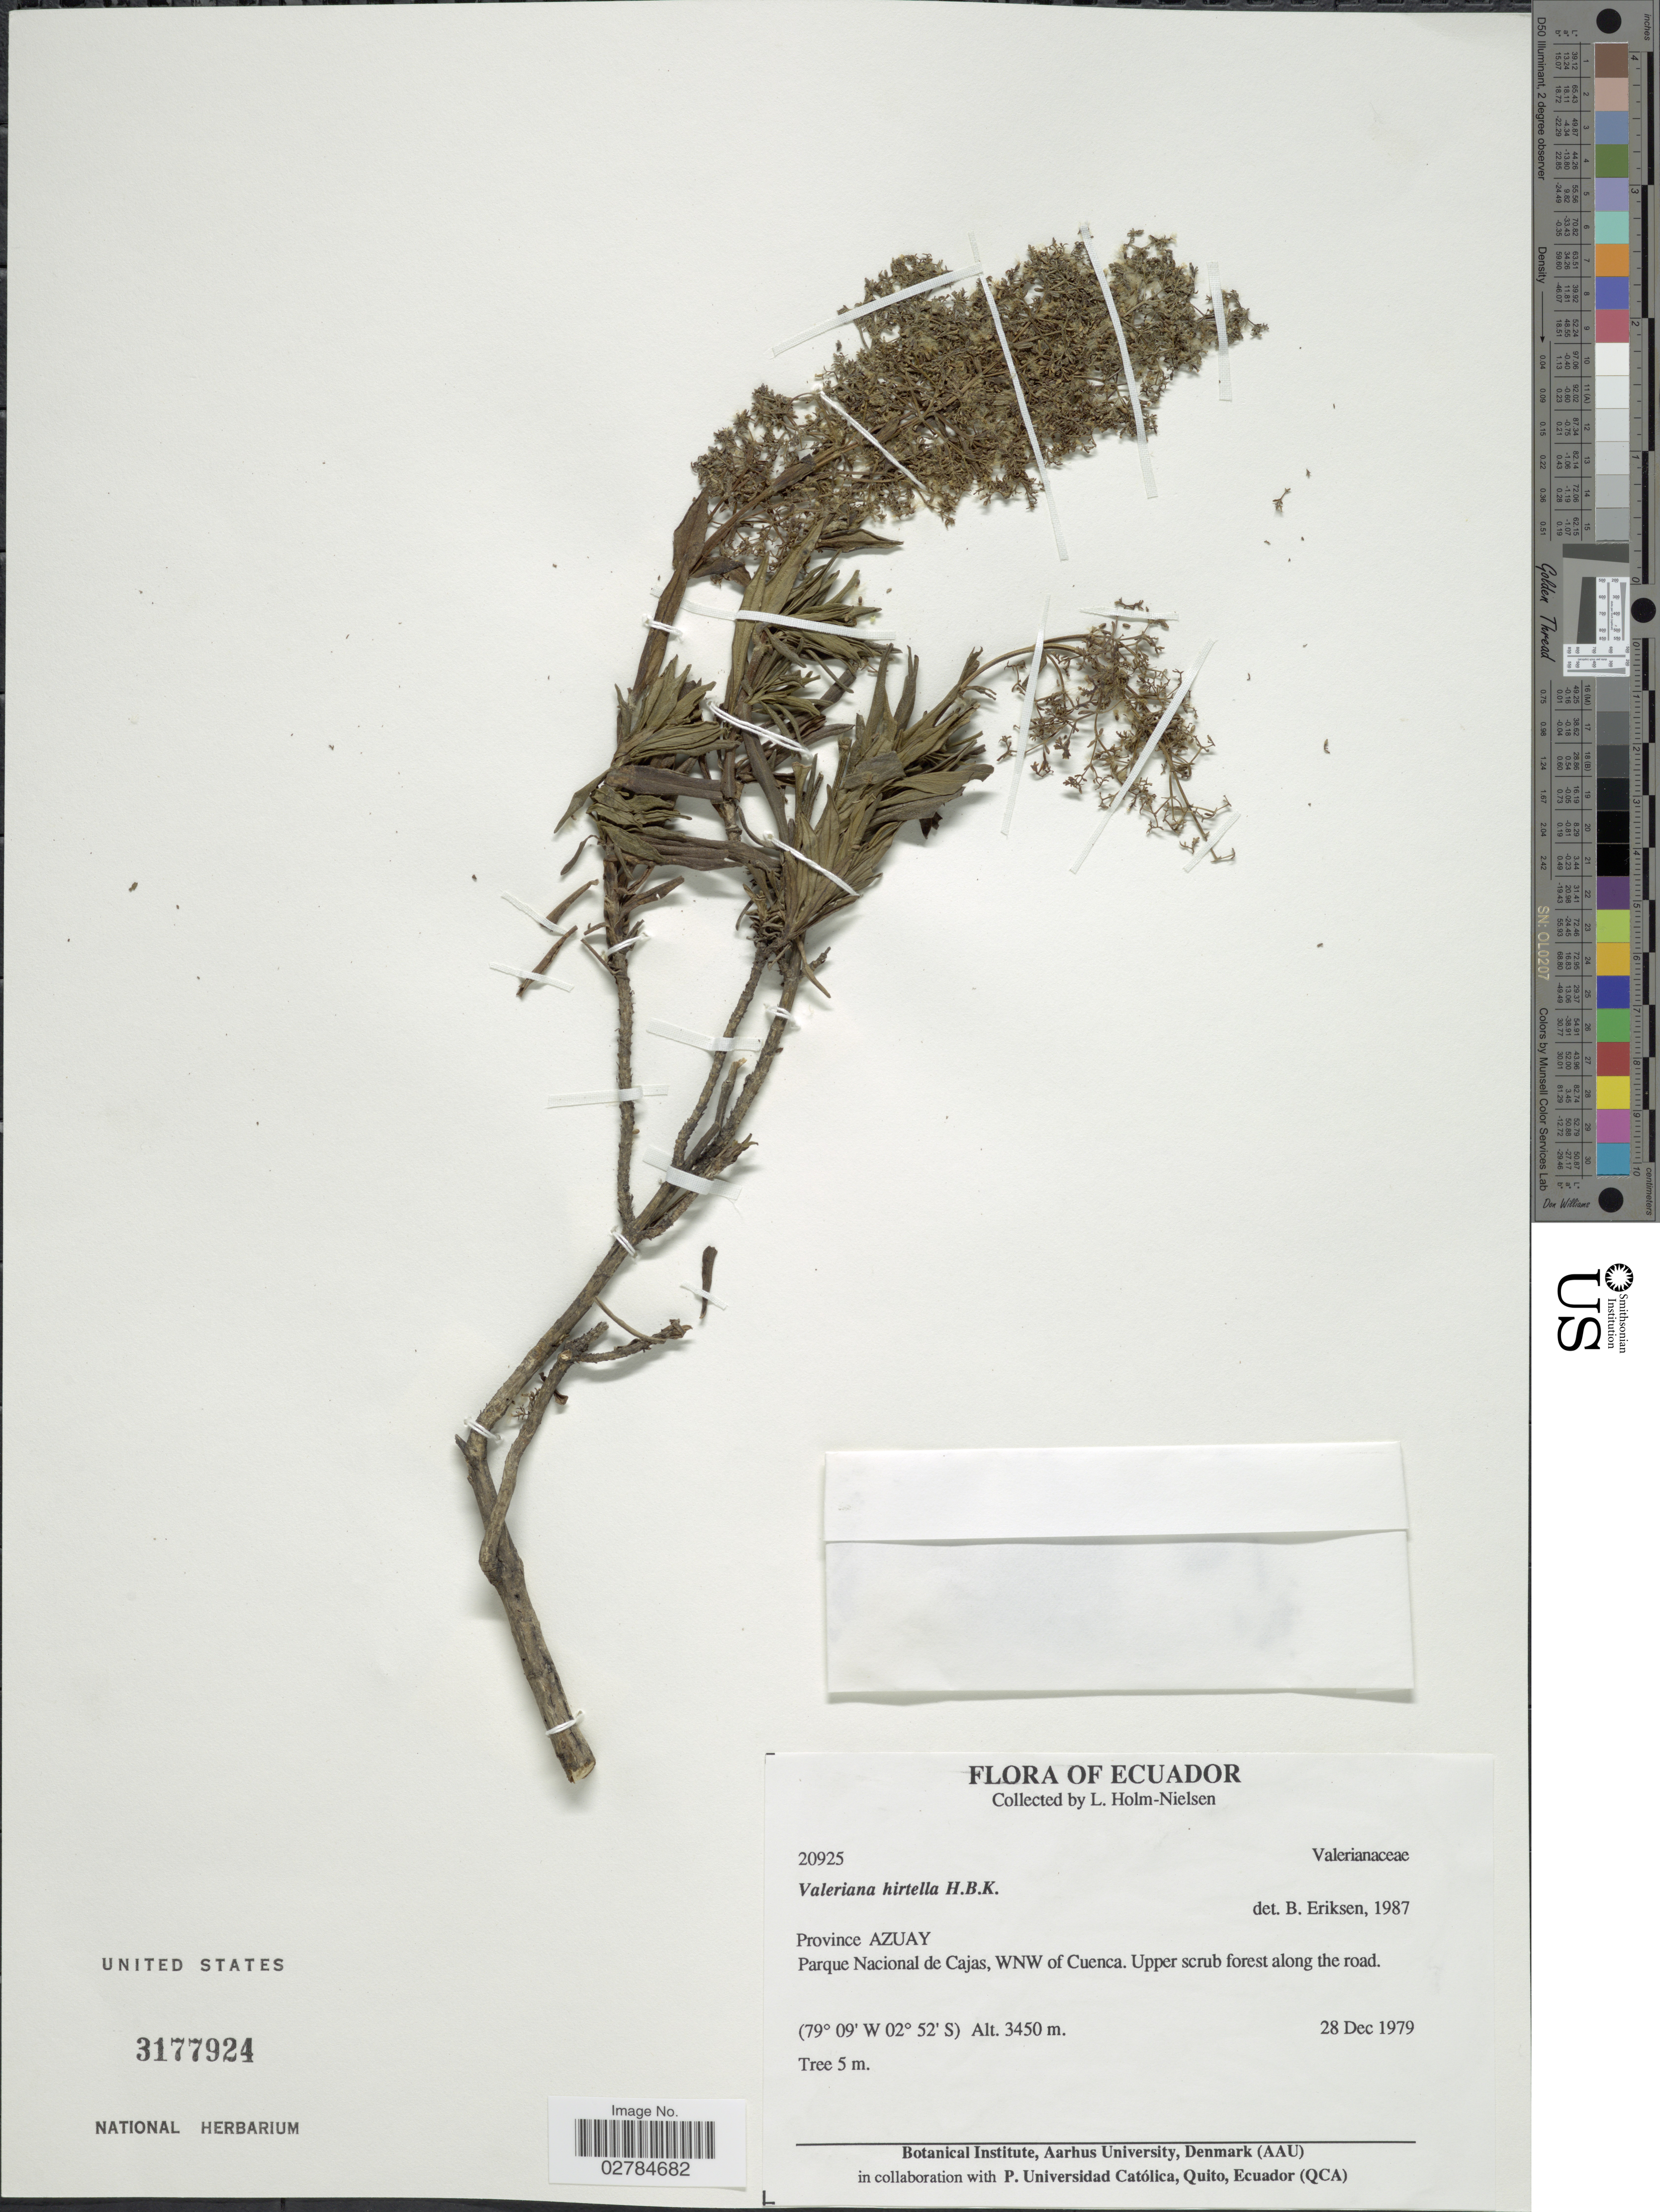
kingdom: Plantae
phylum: Tracheophyta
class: Magnoliopsida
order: Dipsacales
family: Caprifoliaceae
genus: Valeriana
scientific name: Valeriana hirtella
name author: Kunth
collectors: L. Holm-Nielsen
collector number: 20925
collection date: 1979-12-28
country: Ecuador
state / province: Azuay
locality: Province Azuay. Parque Nacional de Cajas, WNW of Cuenca.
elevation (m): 3450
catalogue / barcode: US 3177924